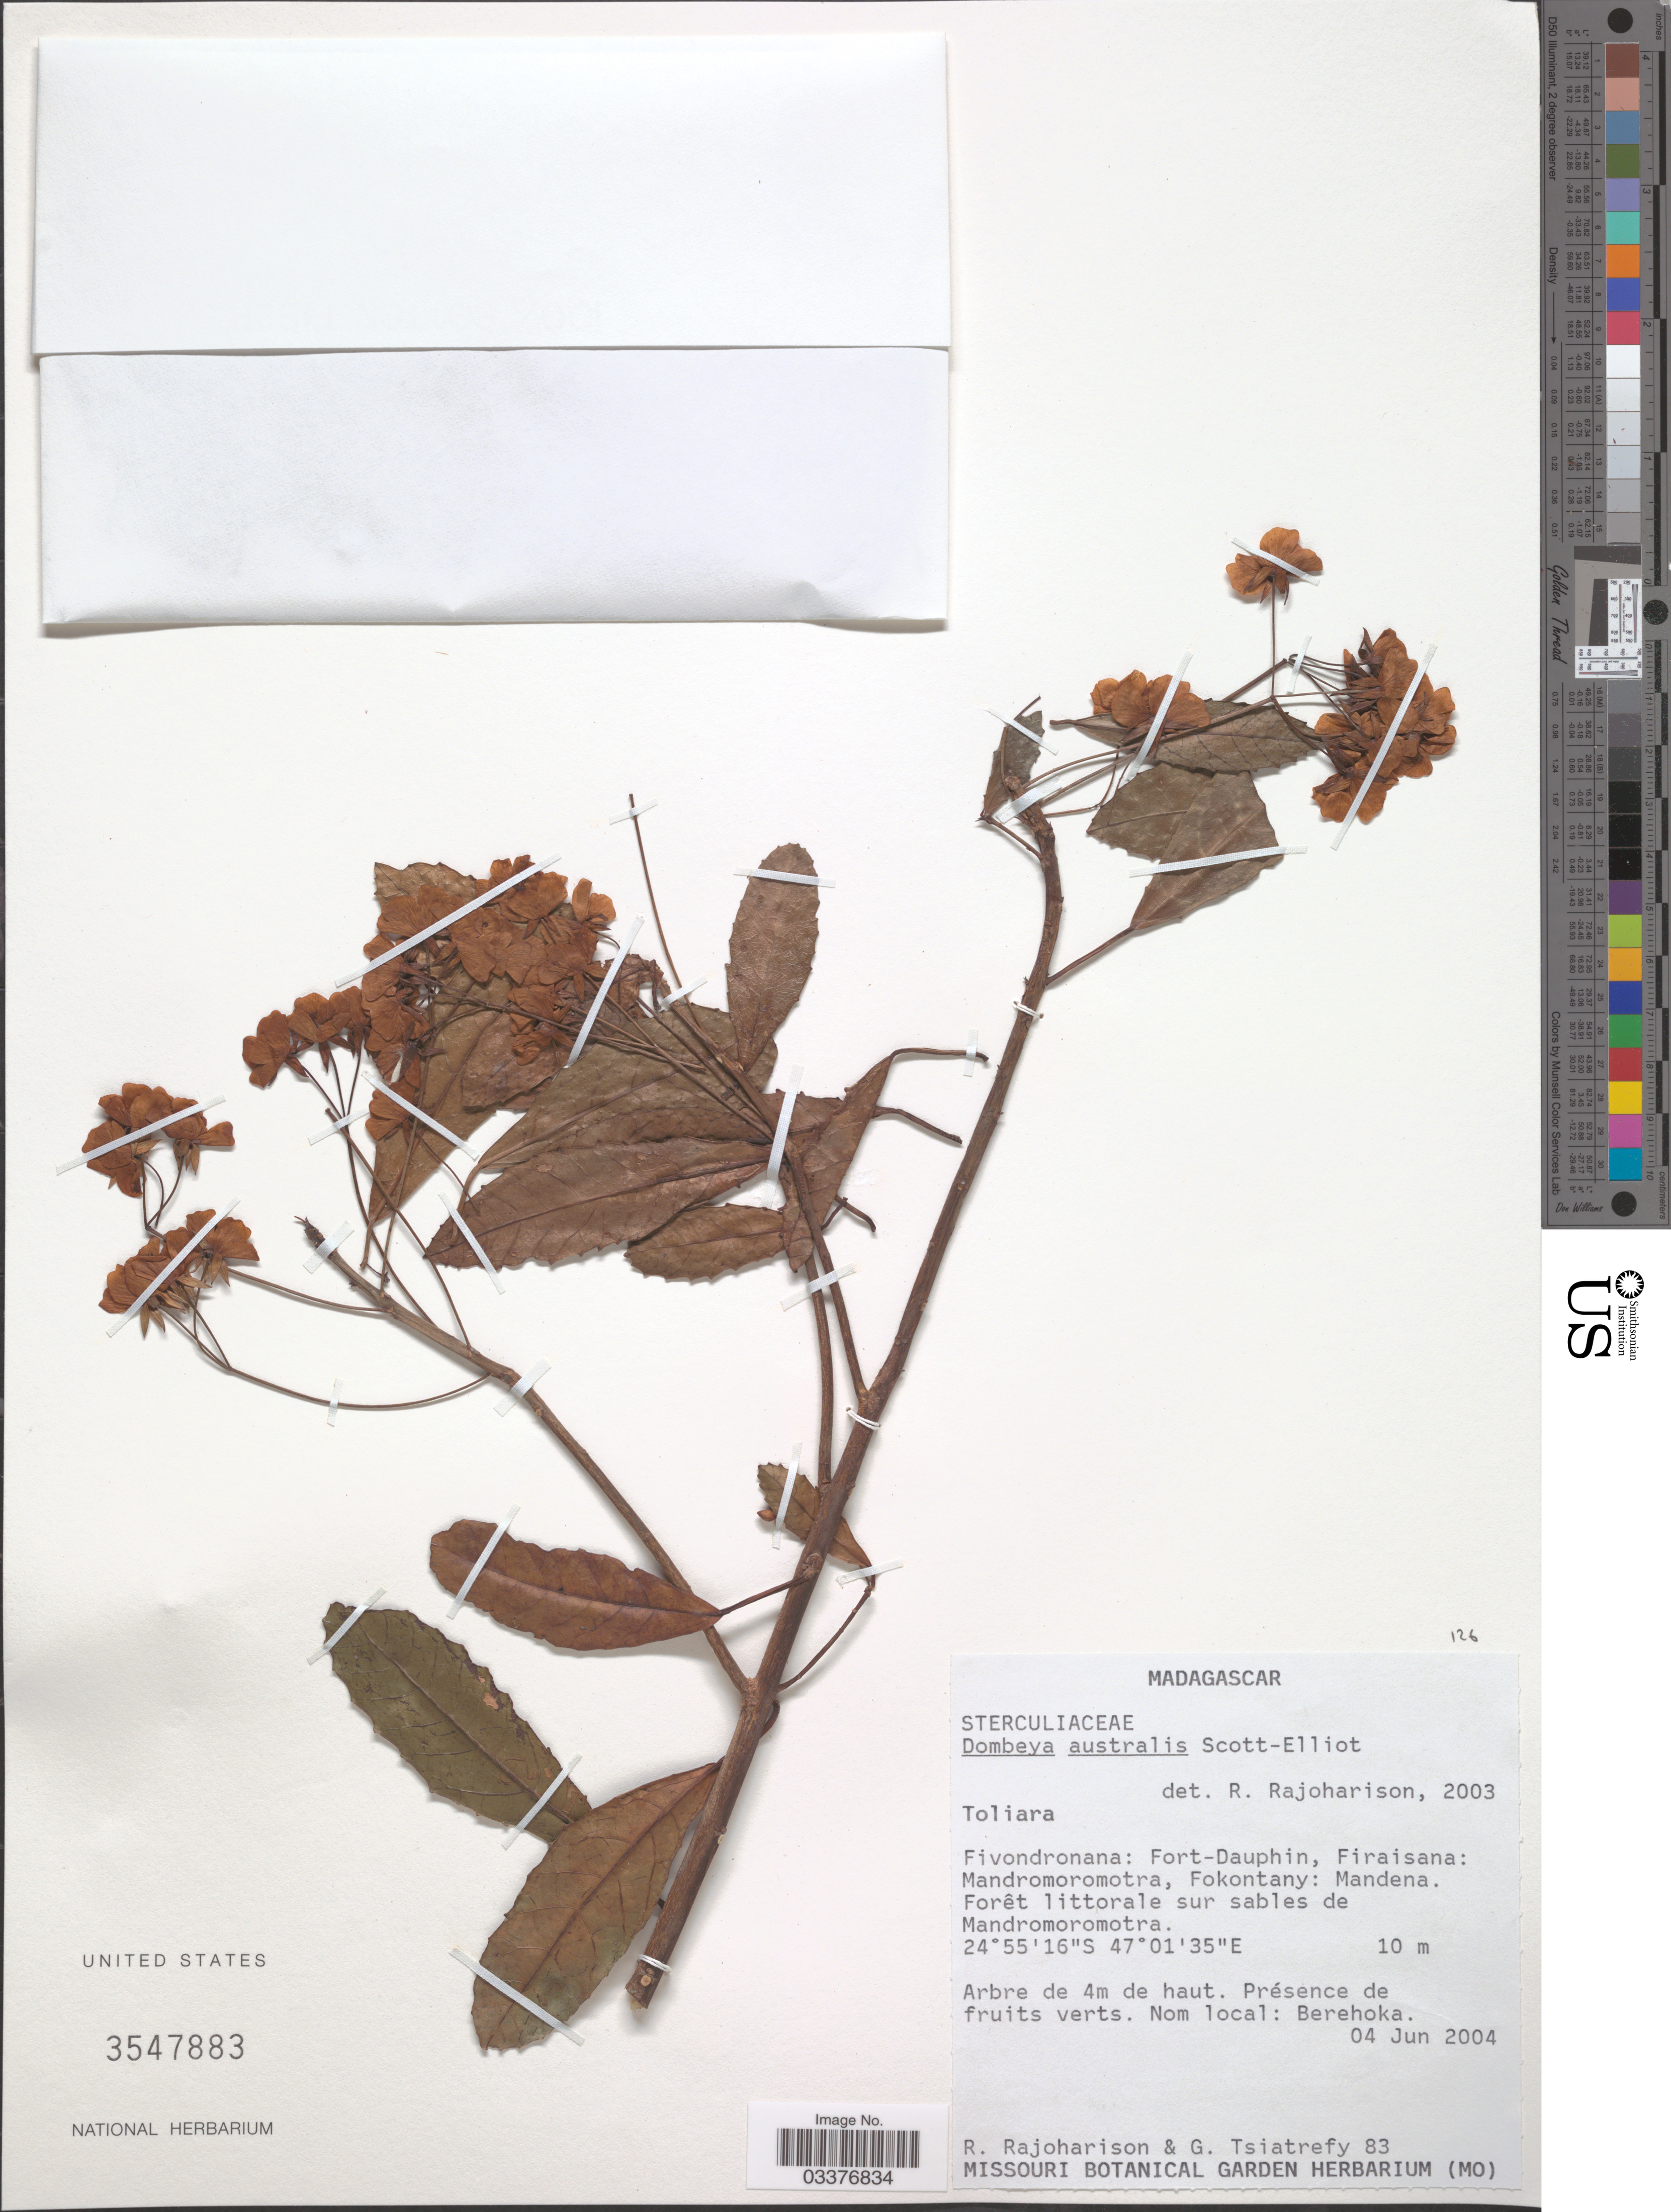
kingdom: Plantae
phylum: Tracheophyta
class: Magnoliopsida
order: Malvales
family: Malvaceae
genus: Dombeya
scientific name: Dombeya australis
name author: Scott Elliot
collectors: R. Rajoharison & G. Tsiatrefy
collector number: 83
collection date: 2004-06-04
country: Madagascar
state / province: Anosy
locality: Fivondronana: Fort-Dauphin, Firaisana: Mandromoromotra, Fokontany: Mandena. Forêt littorale sur sables de Mandromoromotra.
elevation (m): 10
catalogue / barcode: US 3547883